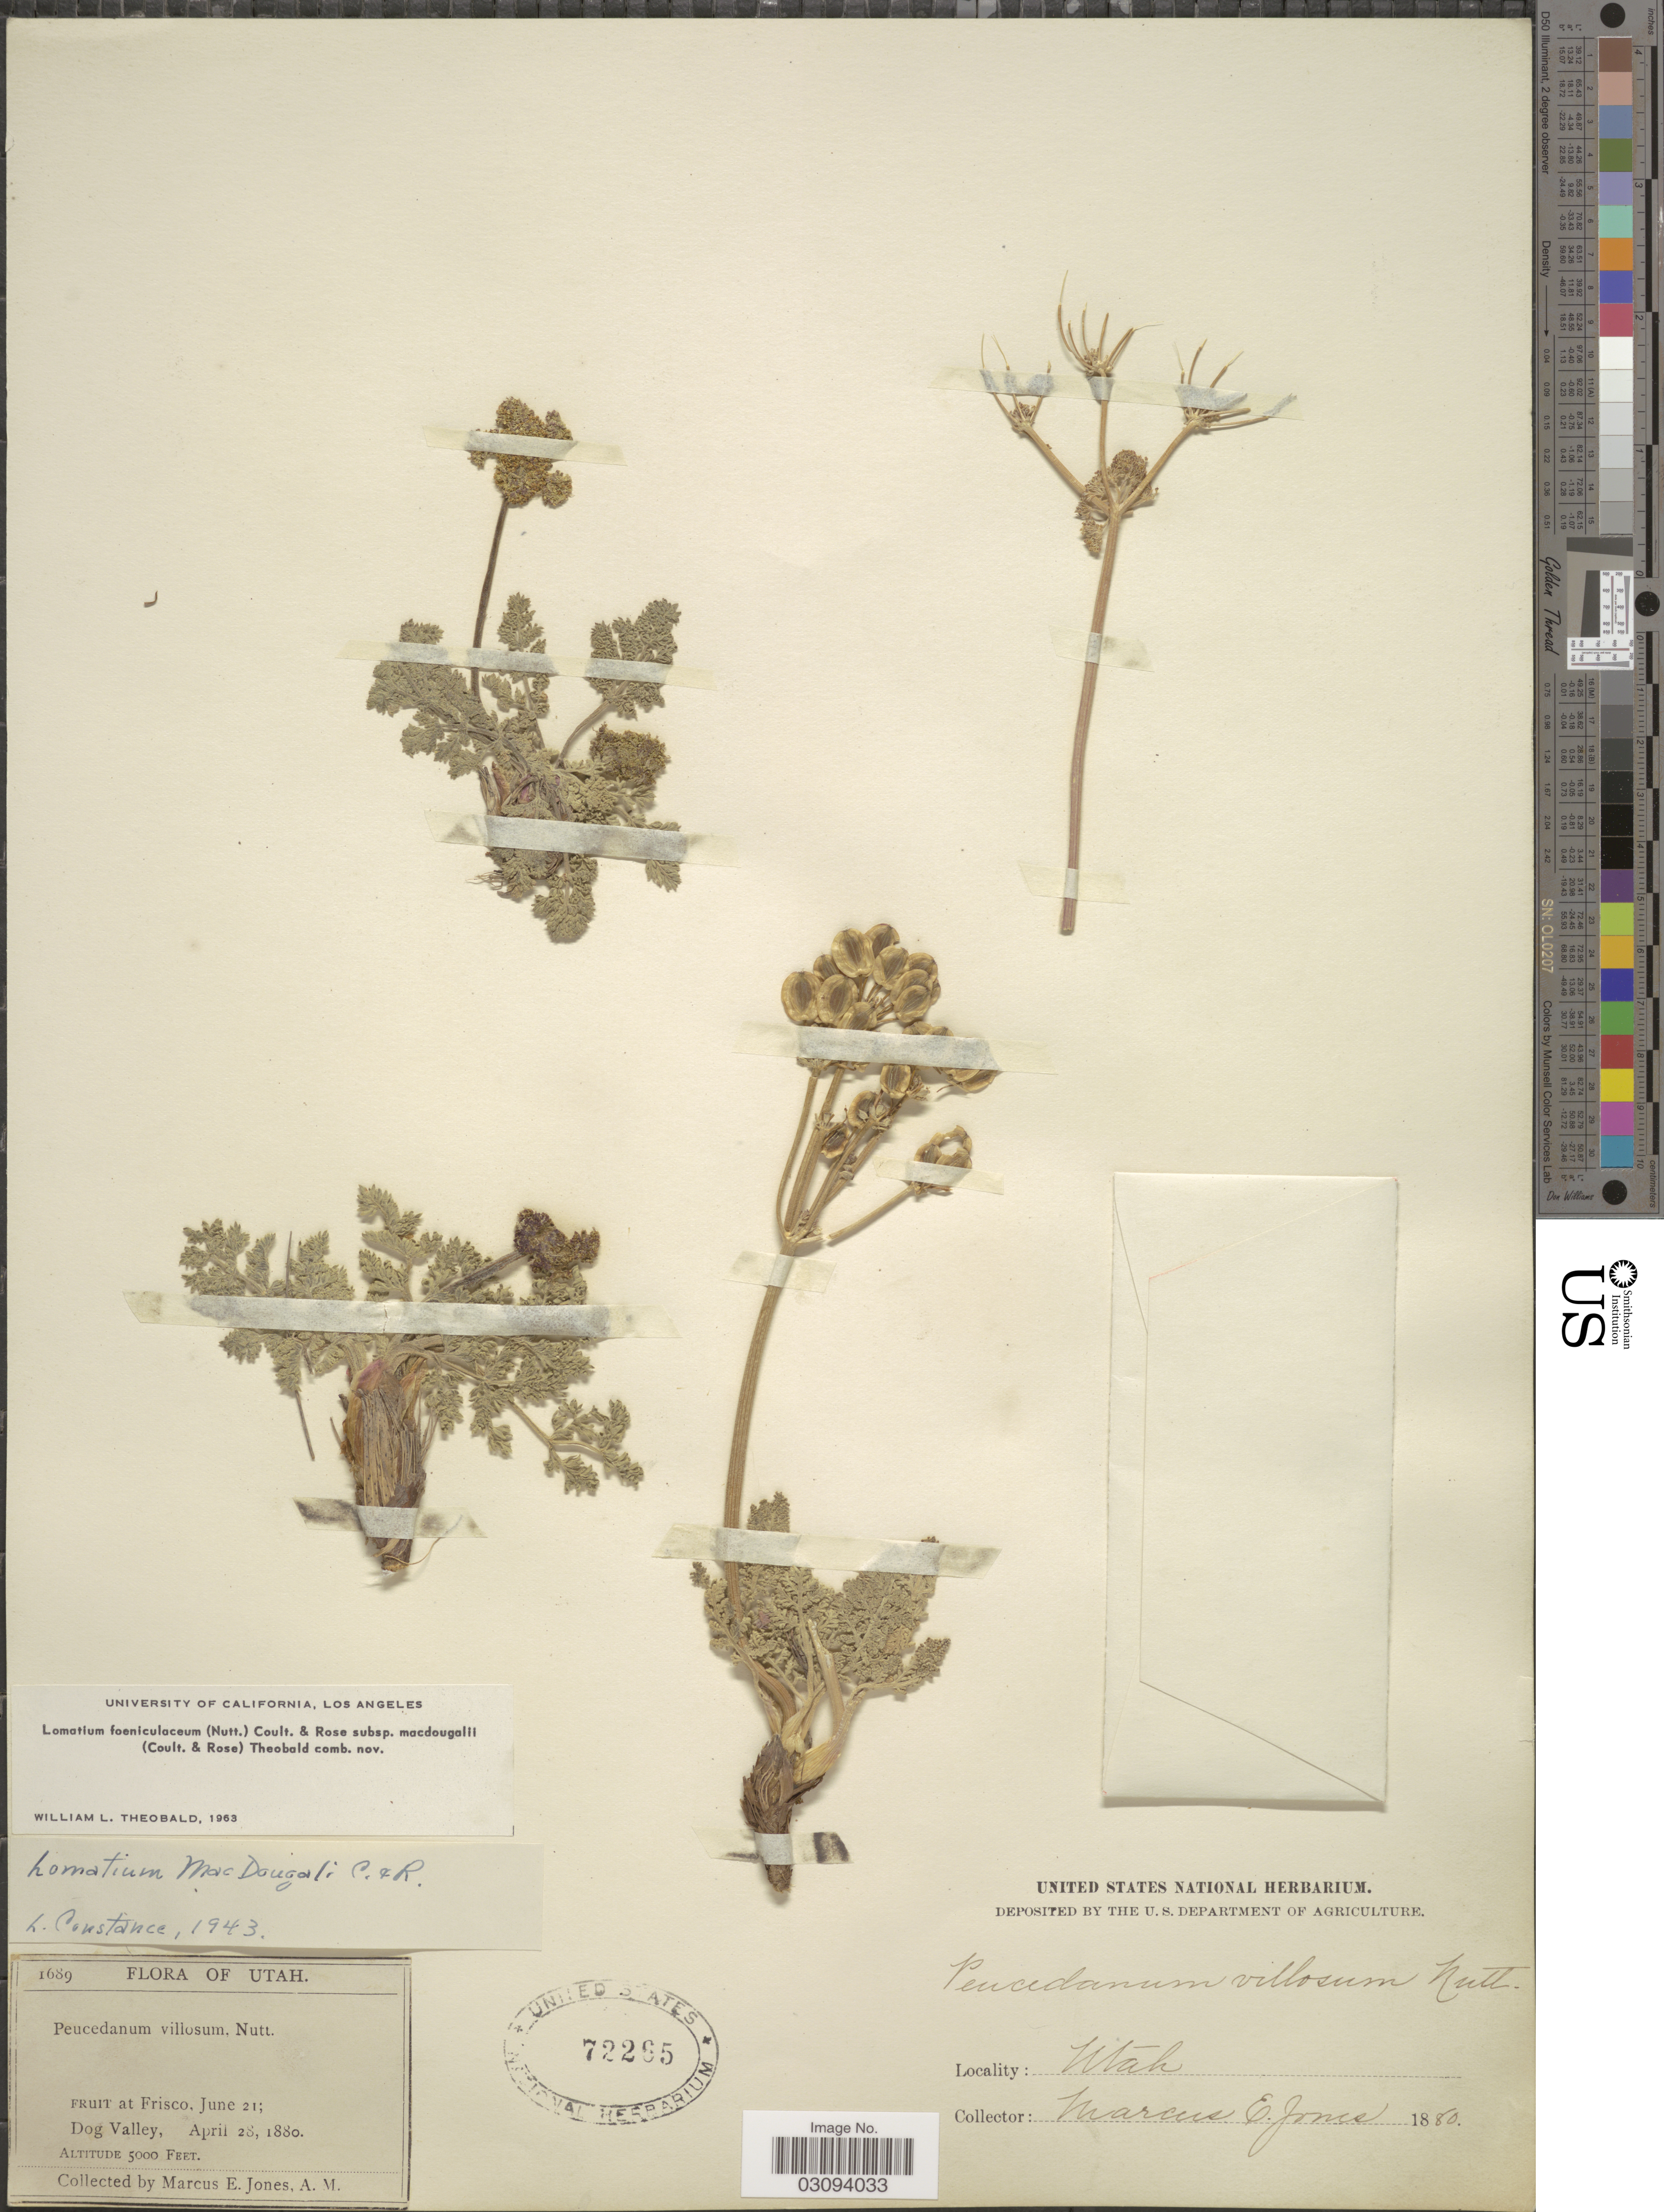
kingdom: Plantae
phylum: Tracheophyta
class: Magnoliopsida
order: Apiales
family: Apiaceae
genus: Lomatium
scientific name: Lomatium foeniculaceum subsp. macdougalii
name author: (J.M. Coult. & Rose) W.L. Theob.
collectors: M. E. Jones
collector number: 1689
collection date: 1880-04-28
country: United States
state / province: Utah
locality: Dog Valley.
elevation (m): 1524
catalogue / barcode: US 72265